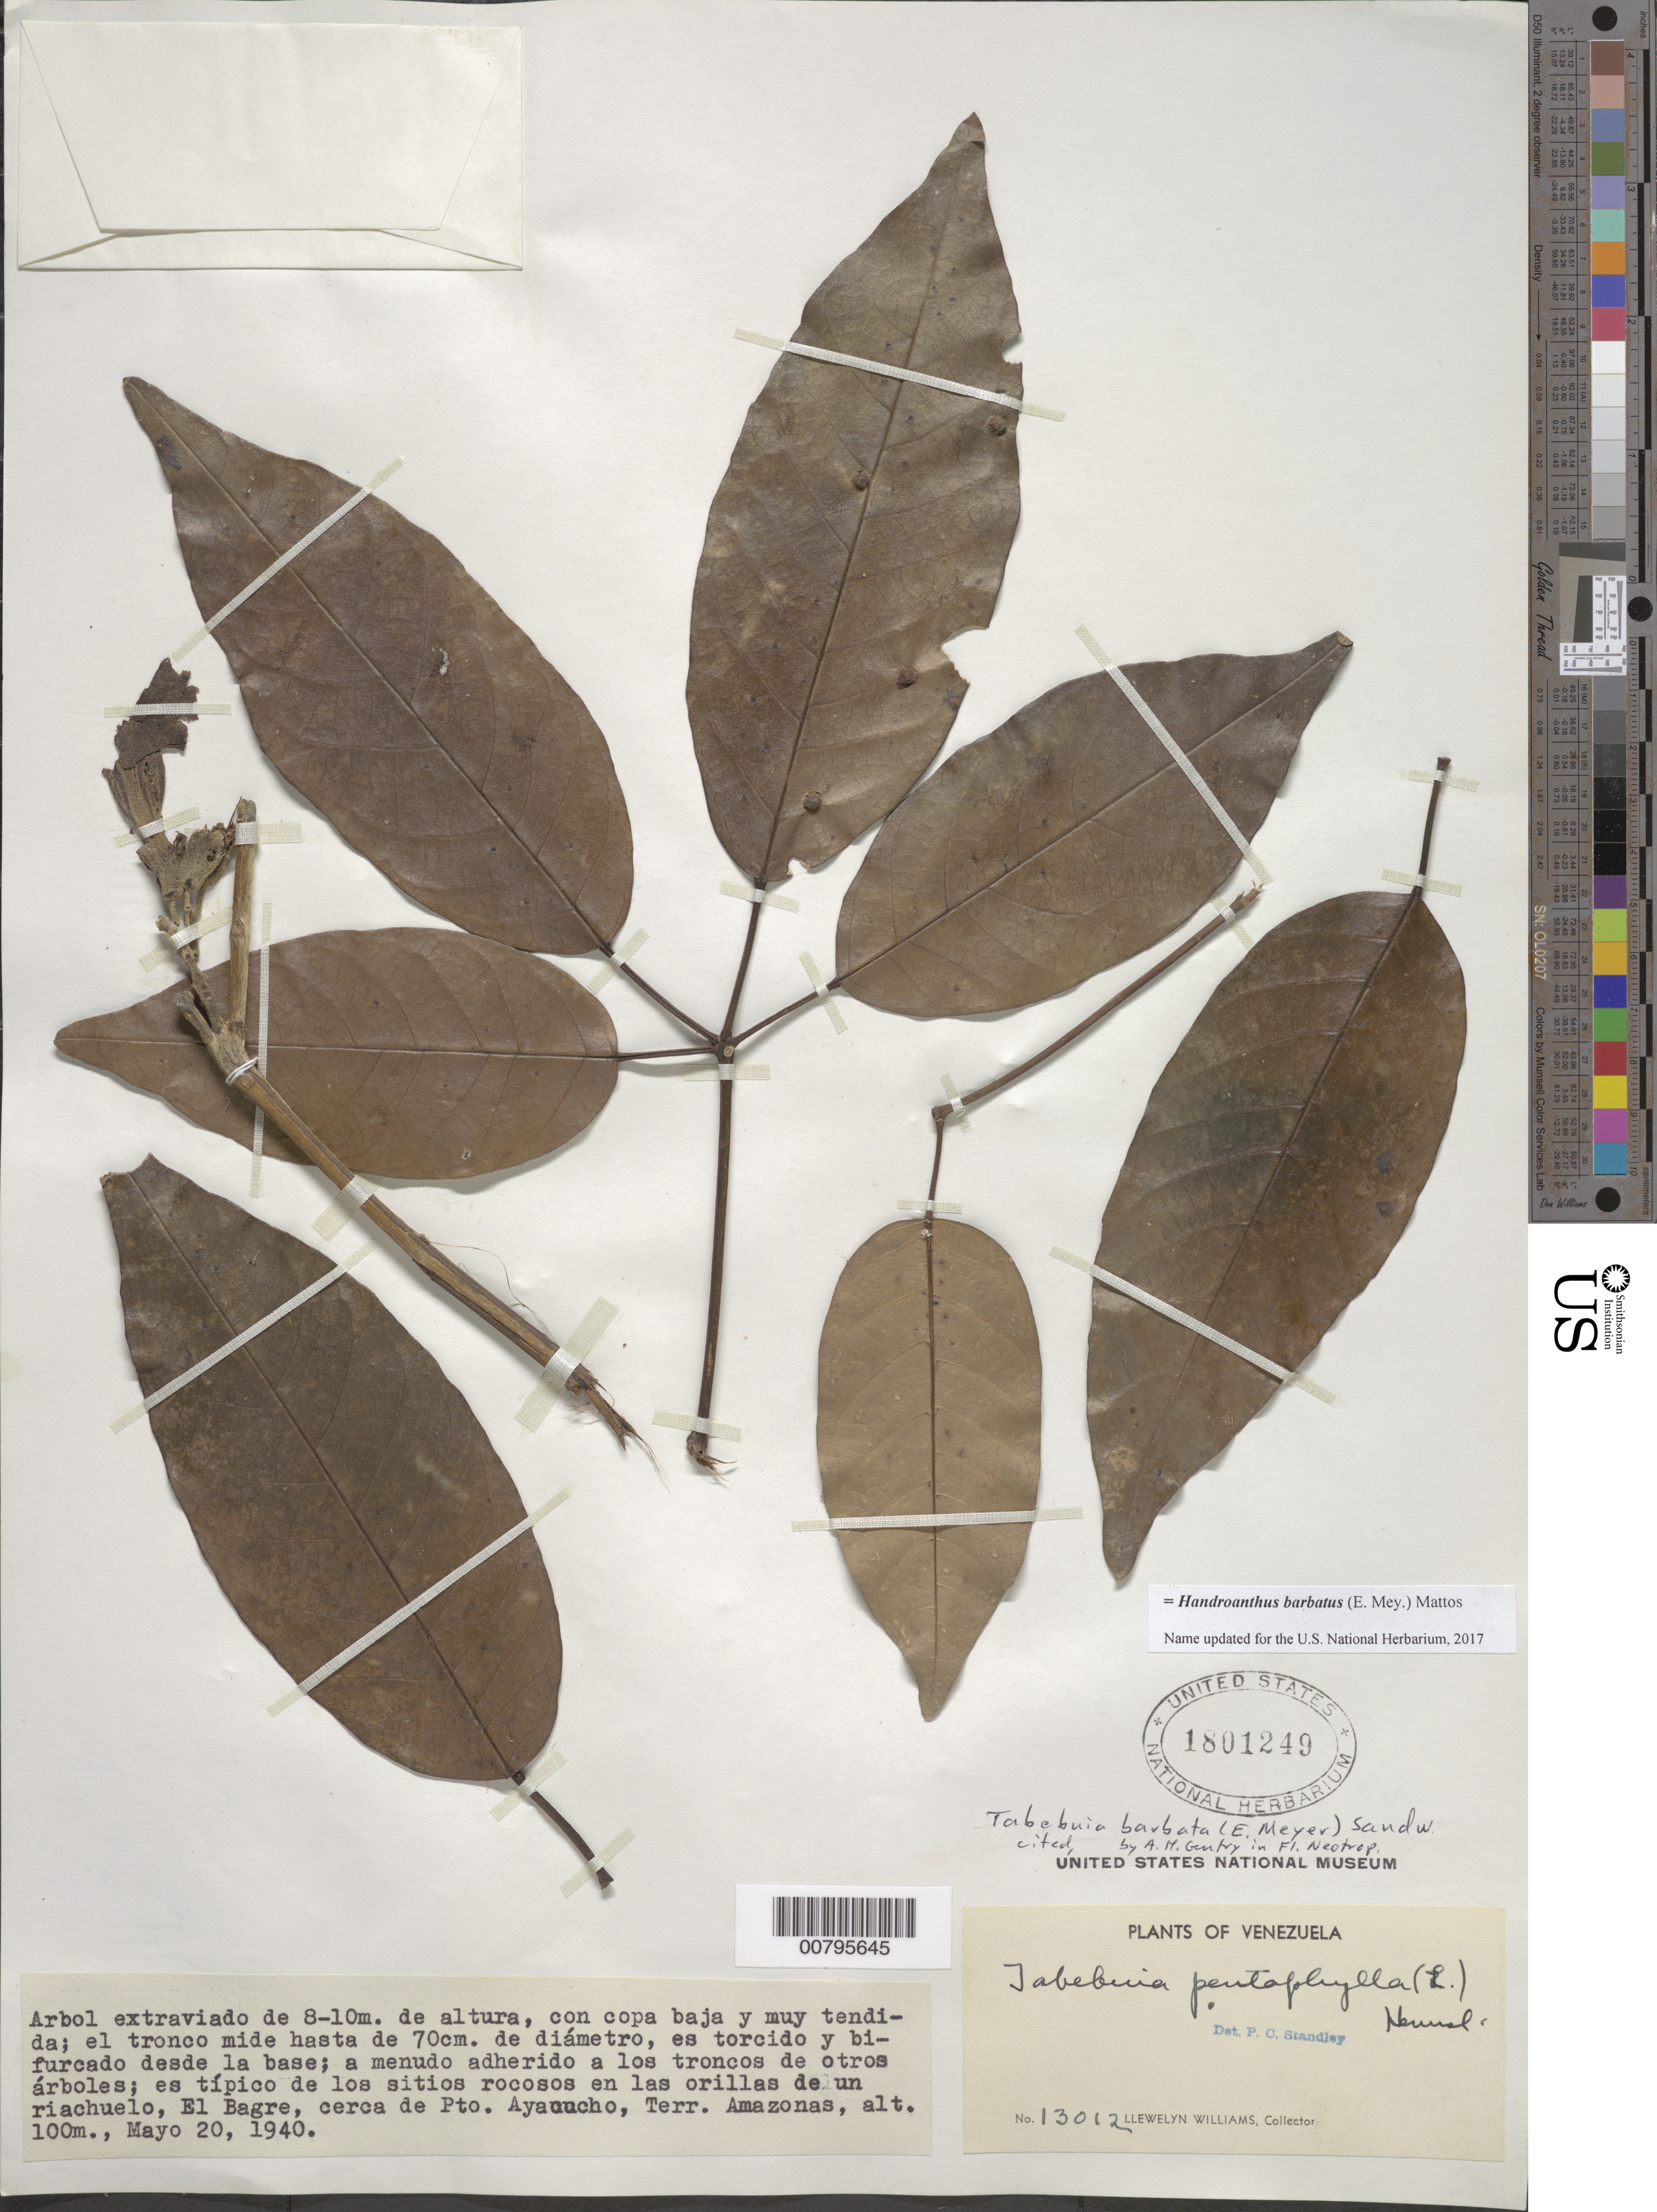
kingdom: Plantae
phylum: Tracheophyta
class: Magnoliopsida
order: Lamiales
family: Bignoniaceae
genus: Handroanthus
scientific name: Handroanthus barbatus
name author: (E. Mey.) Mattos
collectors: Ll. Williams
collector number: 13012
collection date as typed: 20-May-40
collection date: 1940-05-20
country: Venezuela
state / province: Amazonas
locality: Puerto Ayacucho, El Bagre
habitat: Orillas de un riachuelo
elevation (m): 100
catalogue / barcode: US 1801249